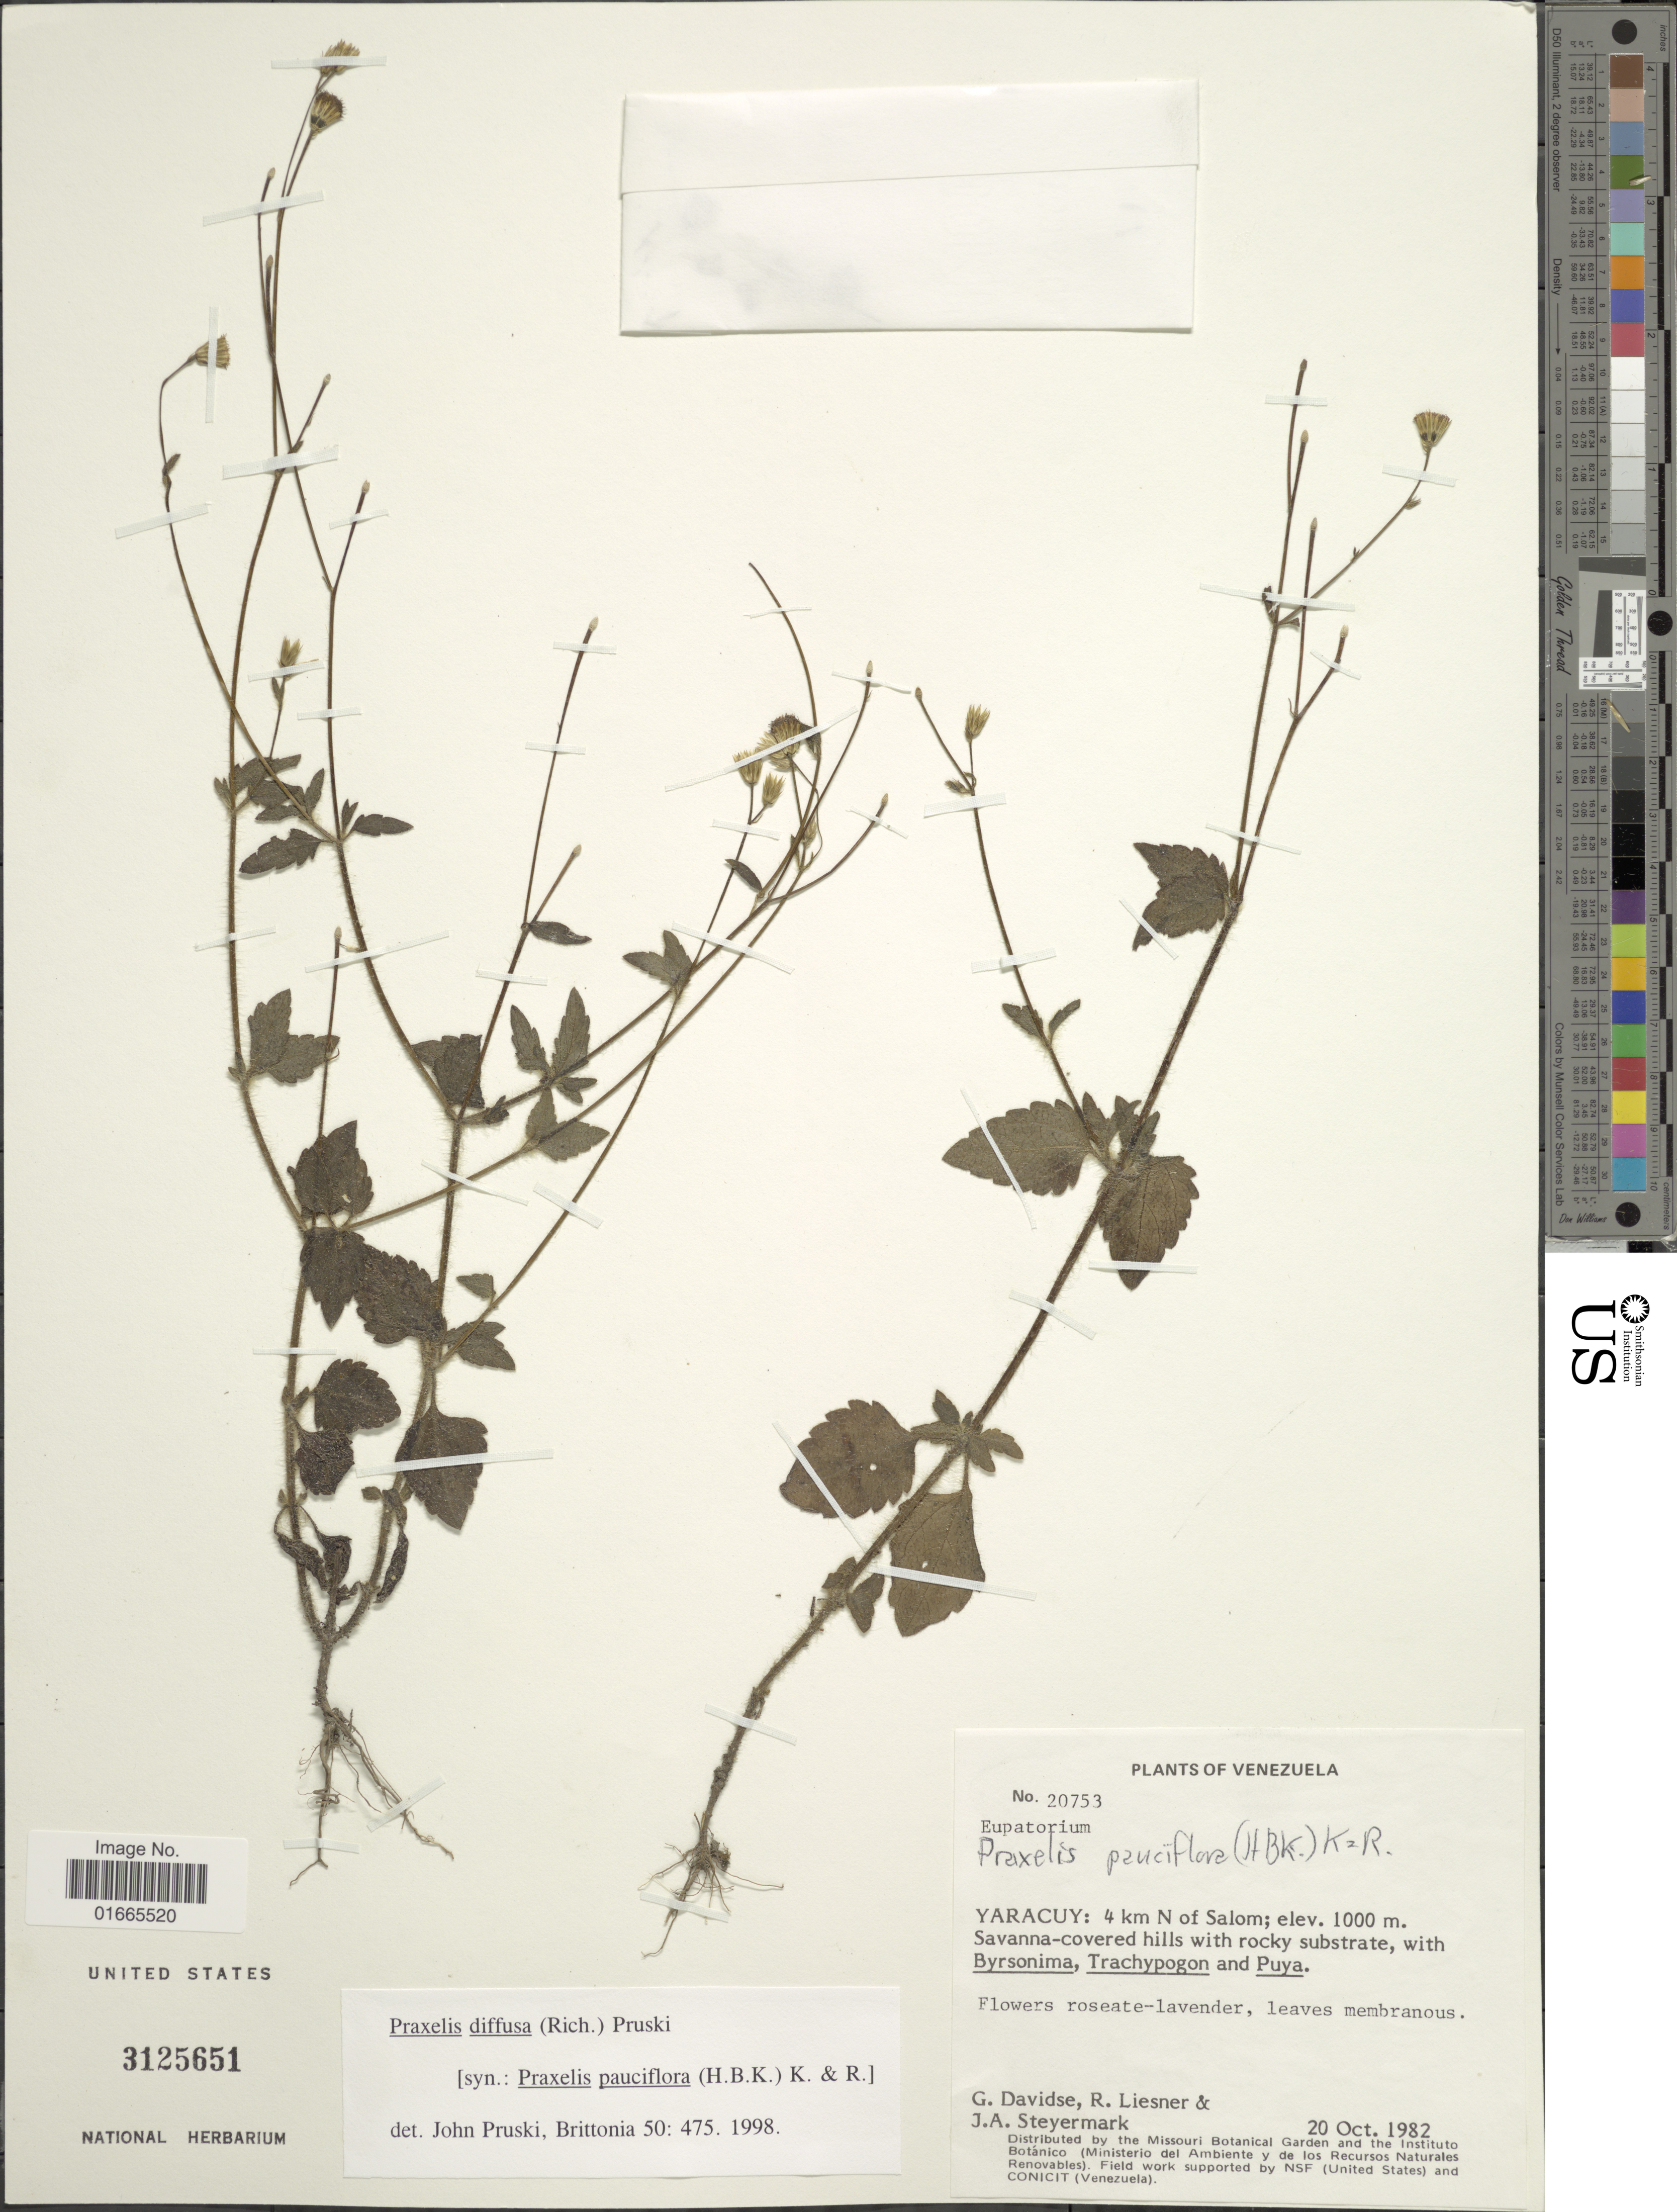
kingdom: Plantae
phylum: Tracheophyta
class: Magnoliopsida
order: Asterales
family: Asteraceae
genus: Praxelis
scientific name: Praxelis diffusa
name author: (Rich.) Pruski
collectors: G. Davidse, R. L. Liesner & J. Steyermark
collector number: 20753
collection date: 1982-10-20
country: Venezuela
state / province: Yaracuy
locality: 4 km N of Salom.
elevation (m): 1000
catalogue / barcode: US 3125651